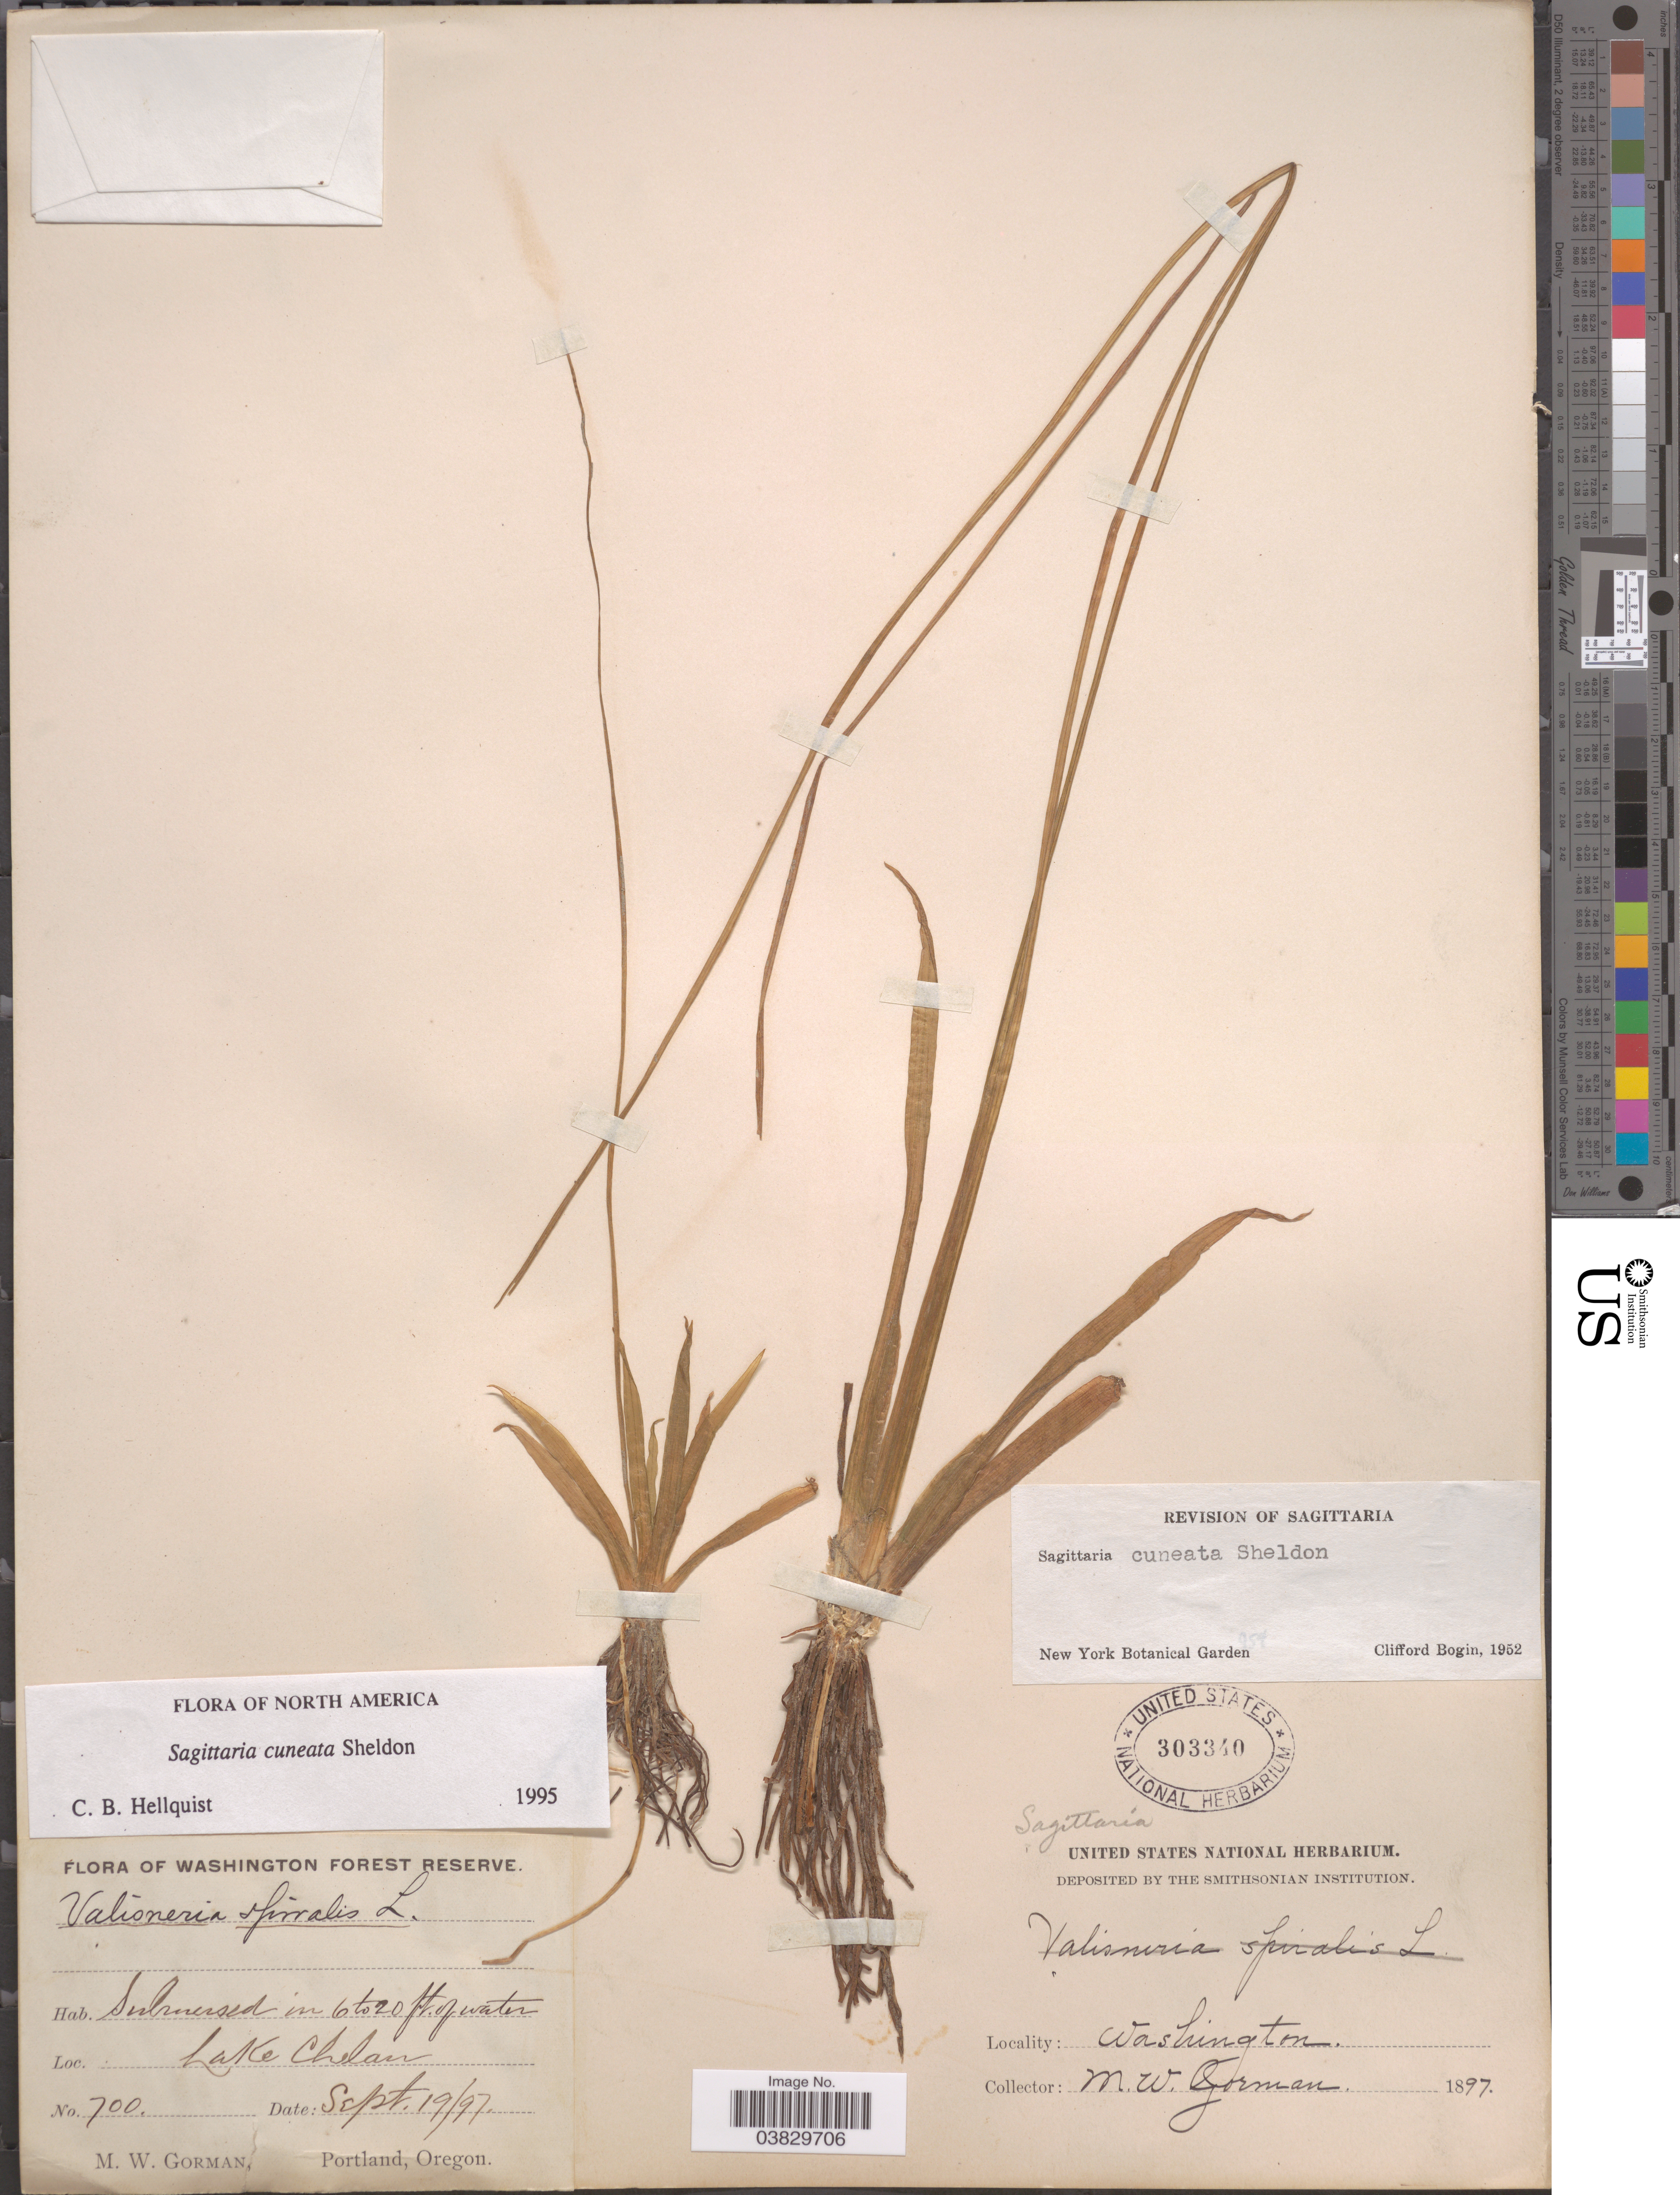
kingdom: Plantae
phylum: Tracheophyta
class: Liliopsida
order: Alismatales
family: Alismataceae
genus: Sagittaria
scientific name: Sagittaria cuneata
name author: E. Sheld.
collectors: M. W. Gorman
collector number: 700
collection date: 1897-09-19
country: United States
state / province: Washington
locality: Washington Forest Reserve. Lake Chelan.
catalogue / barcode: US 303340